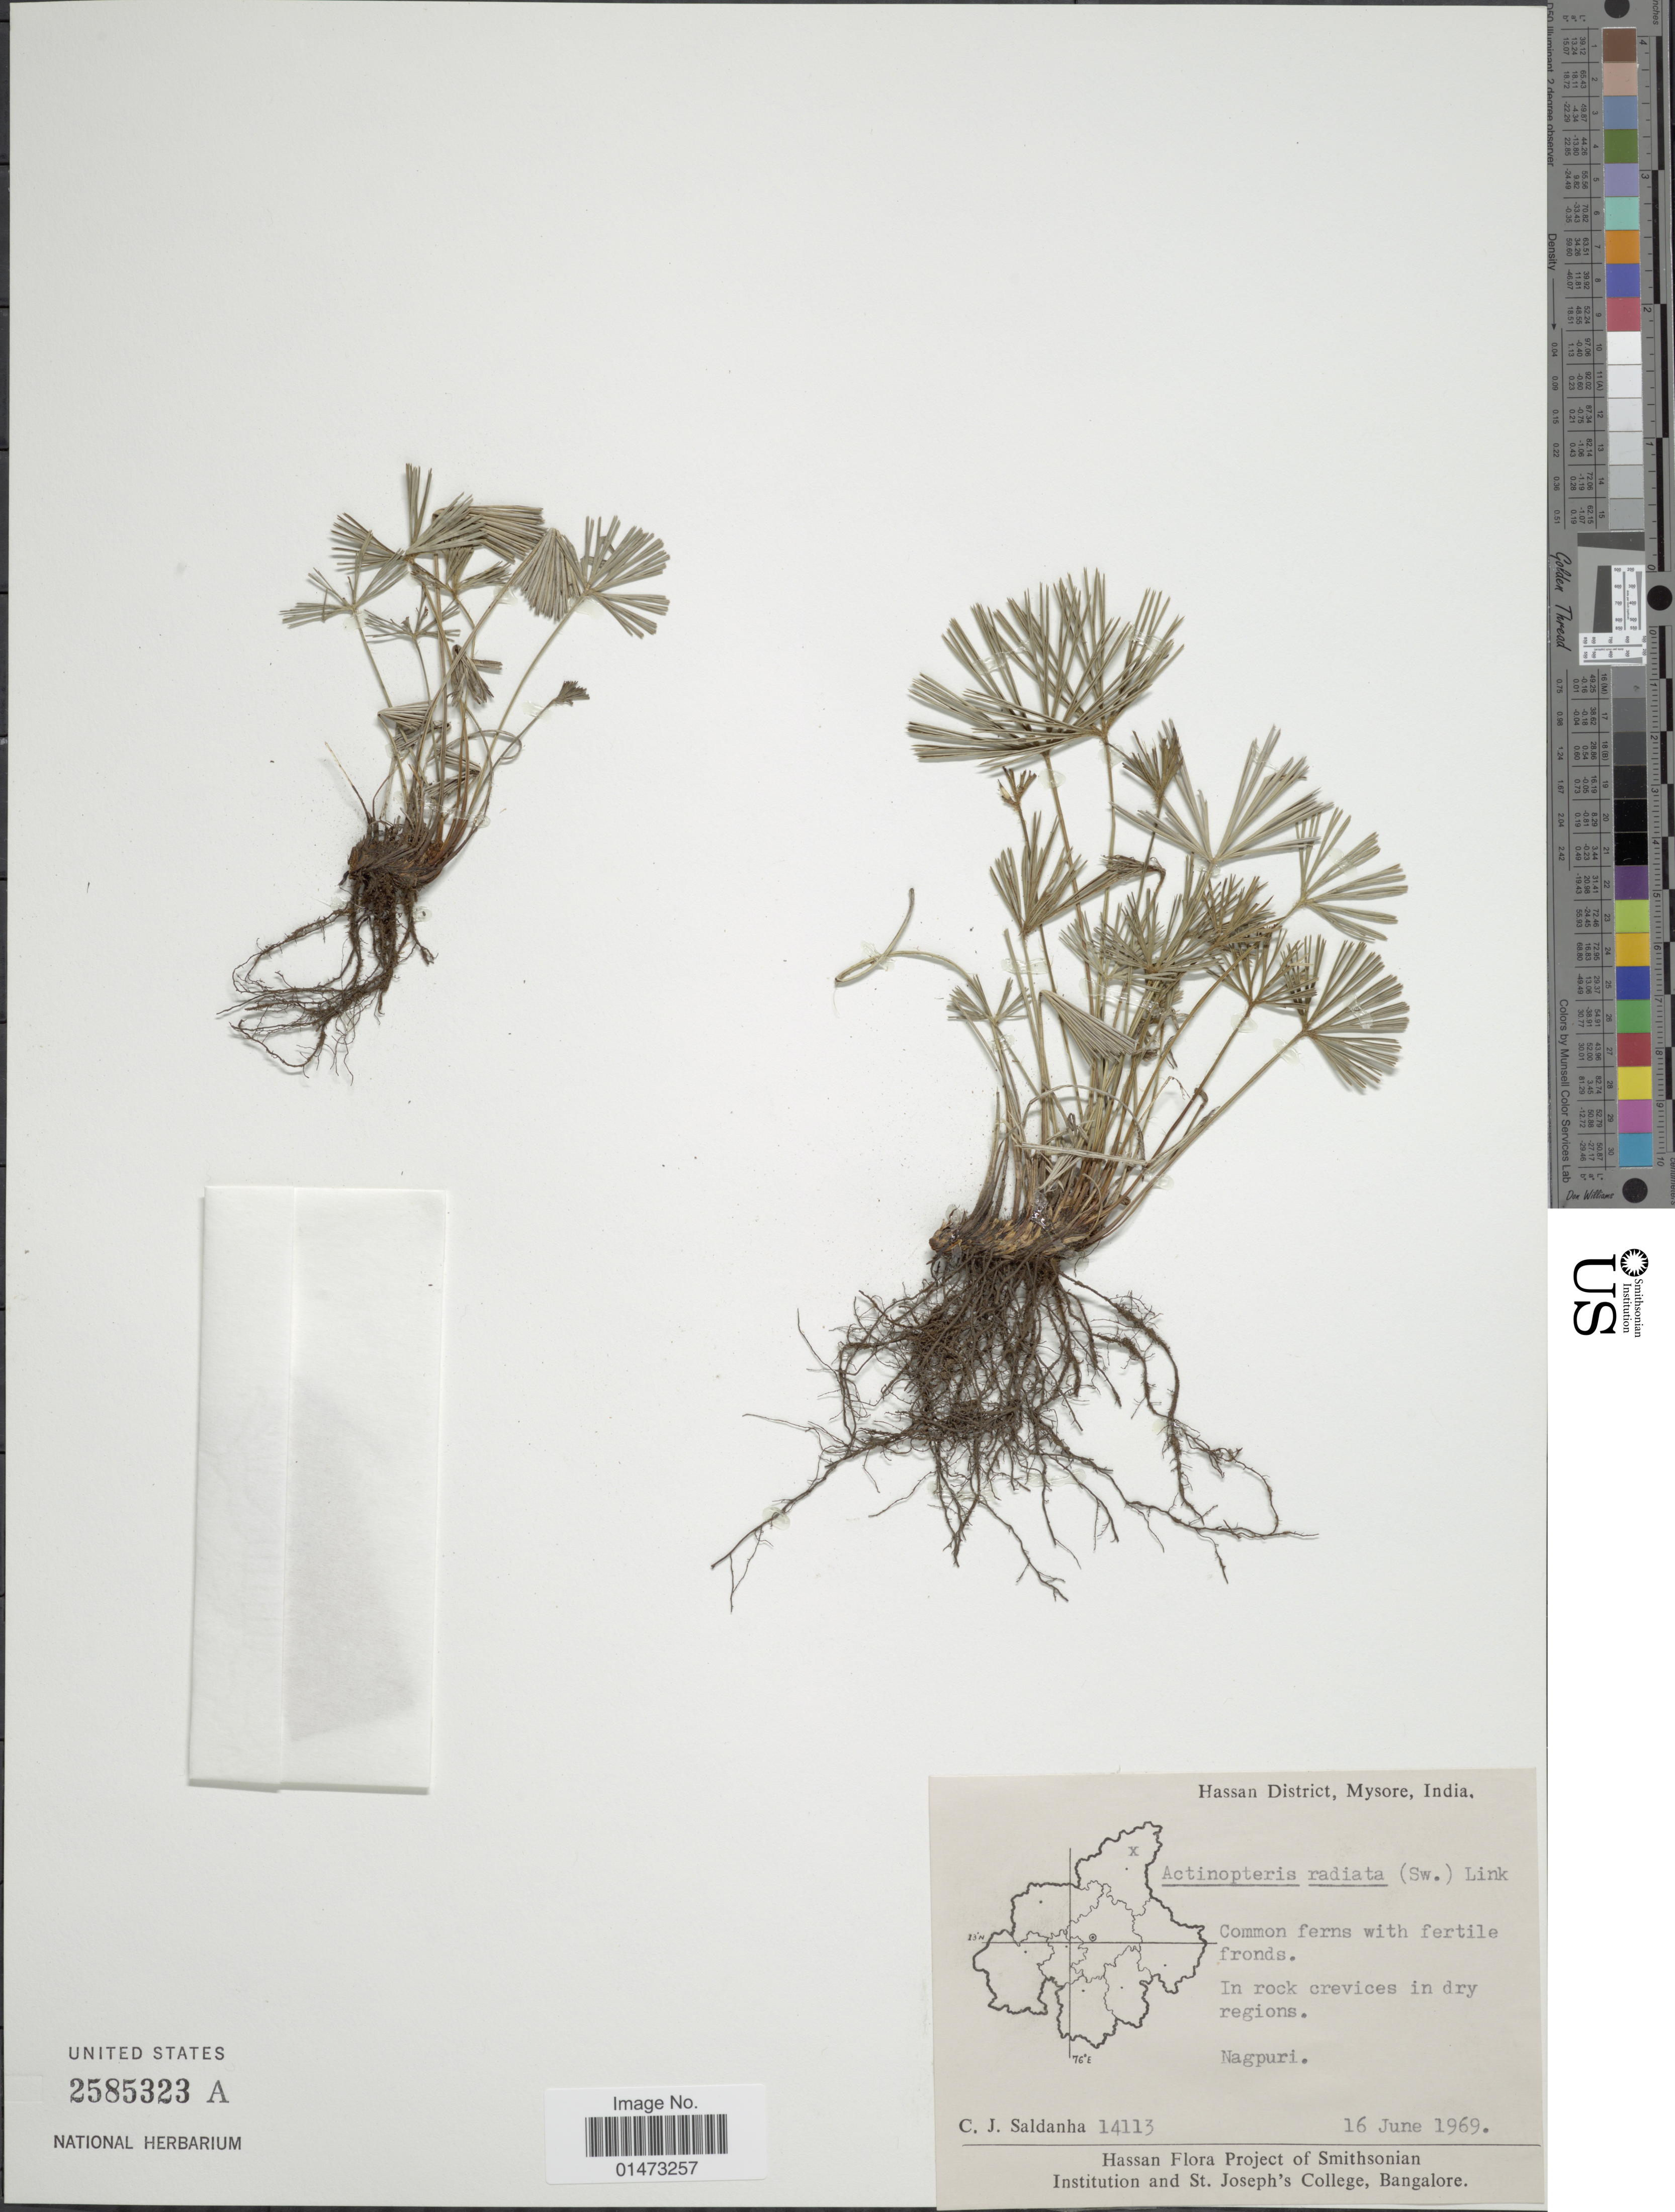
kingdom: Plantae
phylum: Tracheophyta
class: Polypodiopsida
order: Polypodiales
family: Pteridaceae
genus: Actiniopteris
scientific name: Actiniopteris radiata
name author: (Sw.) Link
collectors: C. J. Saldanha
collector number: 14113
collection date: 1969-06-16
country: India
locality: Hassan District, Mysore, Nagpuri.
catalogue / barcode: US 2585323A